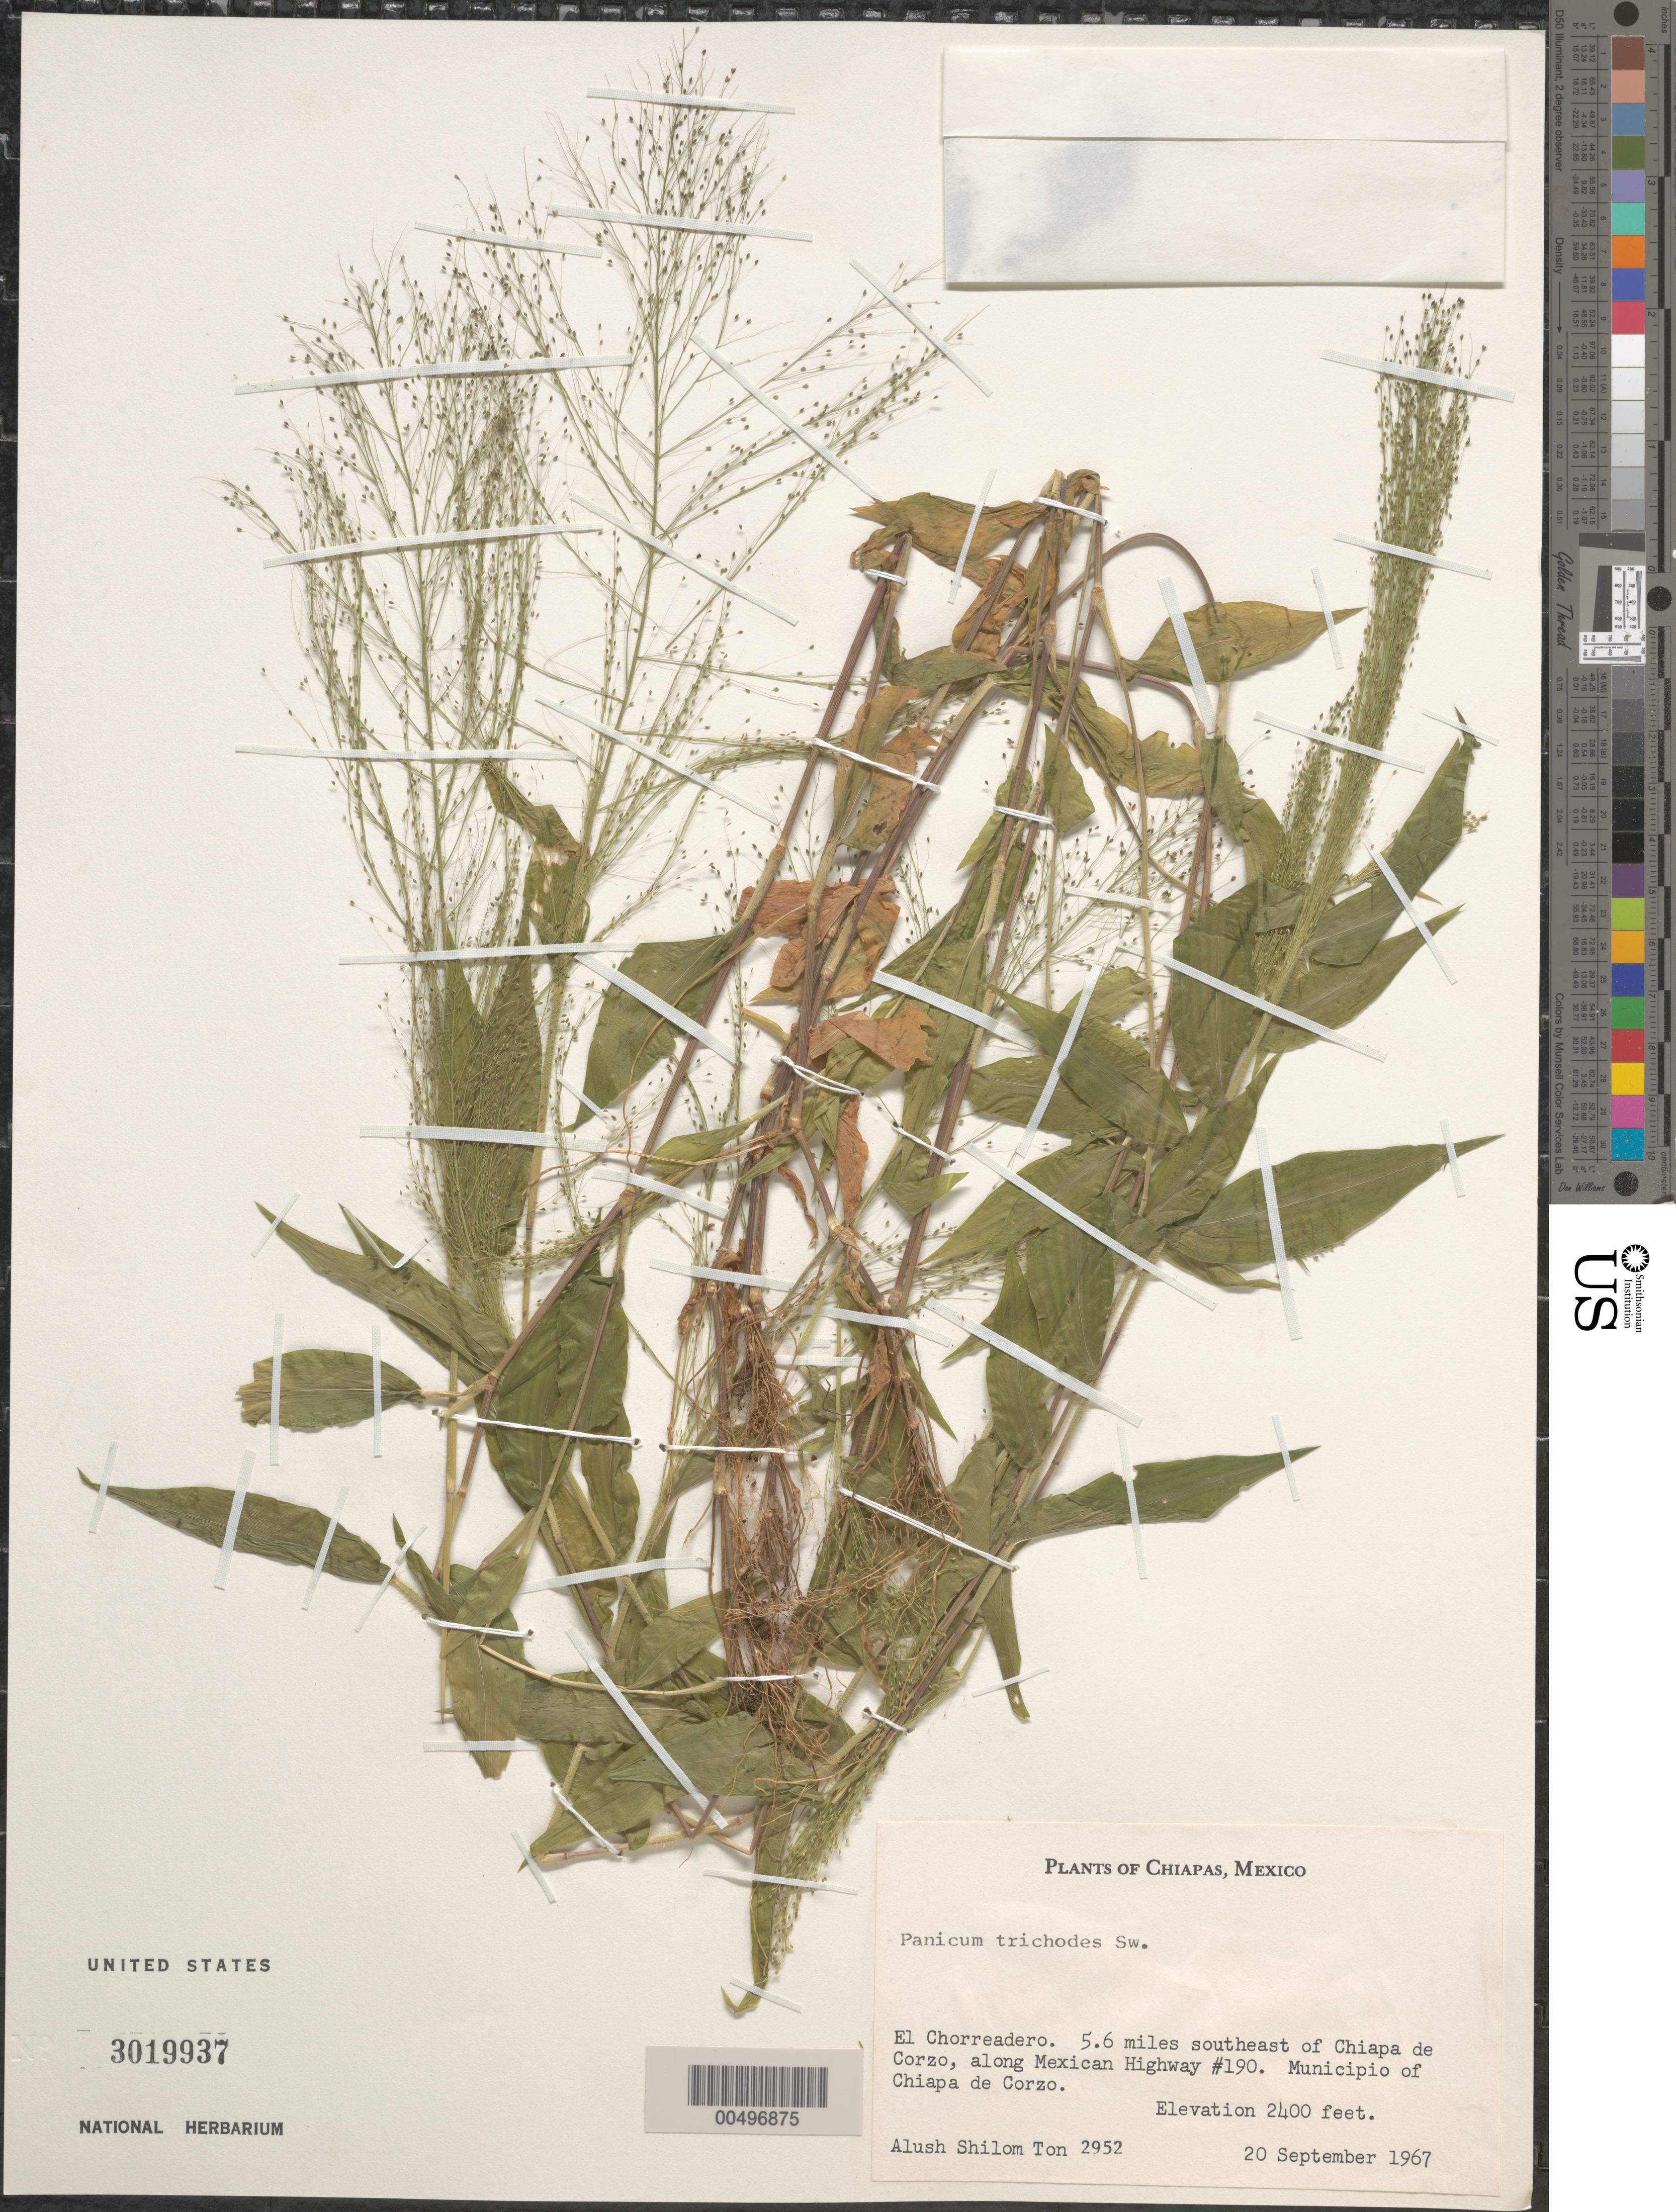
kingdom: Plantae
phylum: Tracheophyta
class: Liliopsida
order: Poales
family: Poaceae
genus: Panicum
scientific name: Panicum trichoides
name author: Sw.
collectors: A. S. Ton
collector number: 2952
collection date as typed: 20 Sep 1967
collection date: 1967-09-20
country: Mexico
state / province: Chiapas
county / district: Chiapa de Corzo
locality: El Chorreadero, 5.6 mi SE of Chiapa de Corzo, along Mexican Hwy #190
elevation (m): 732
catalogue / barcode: US 3019937